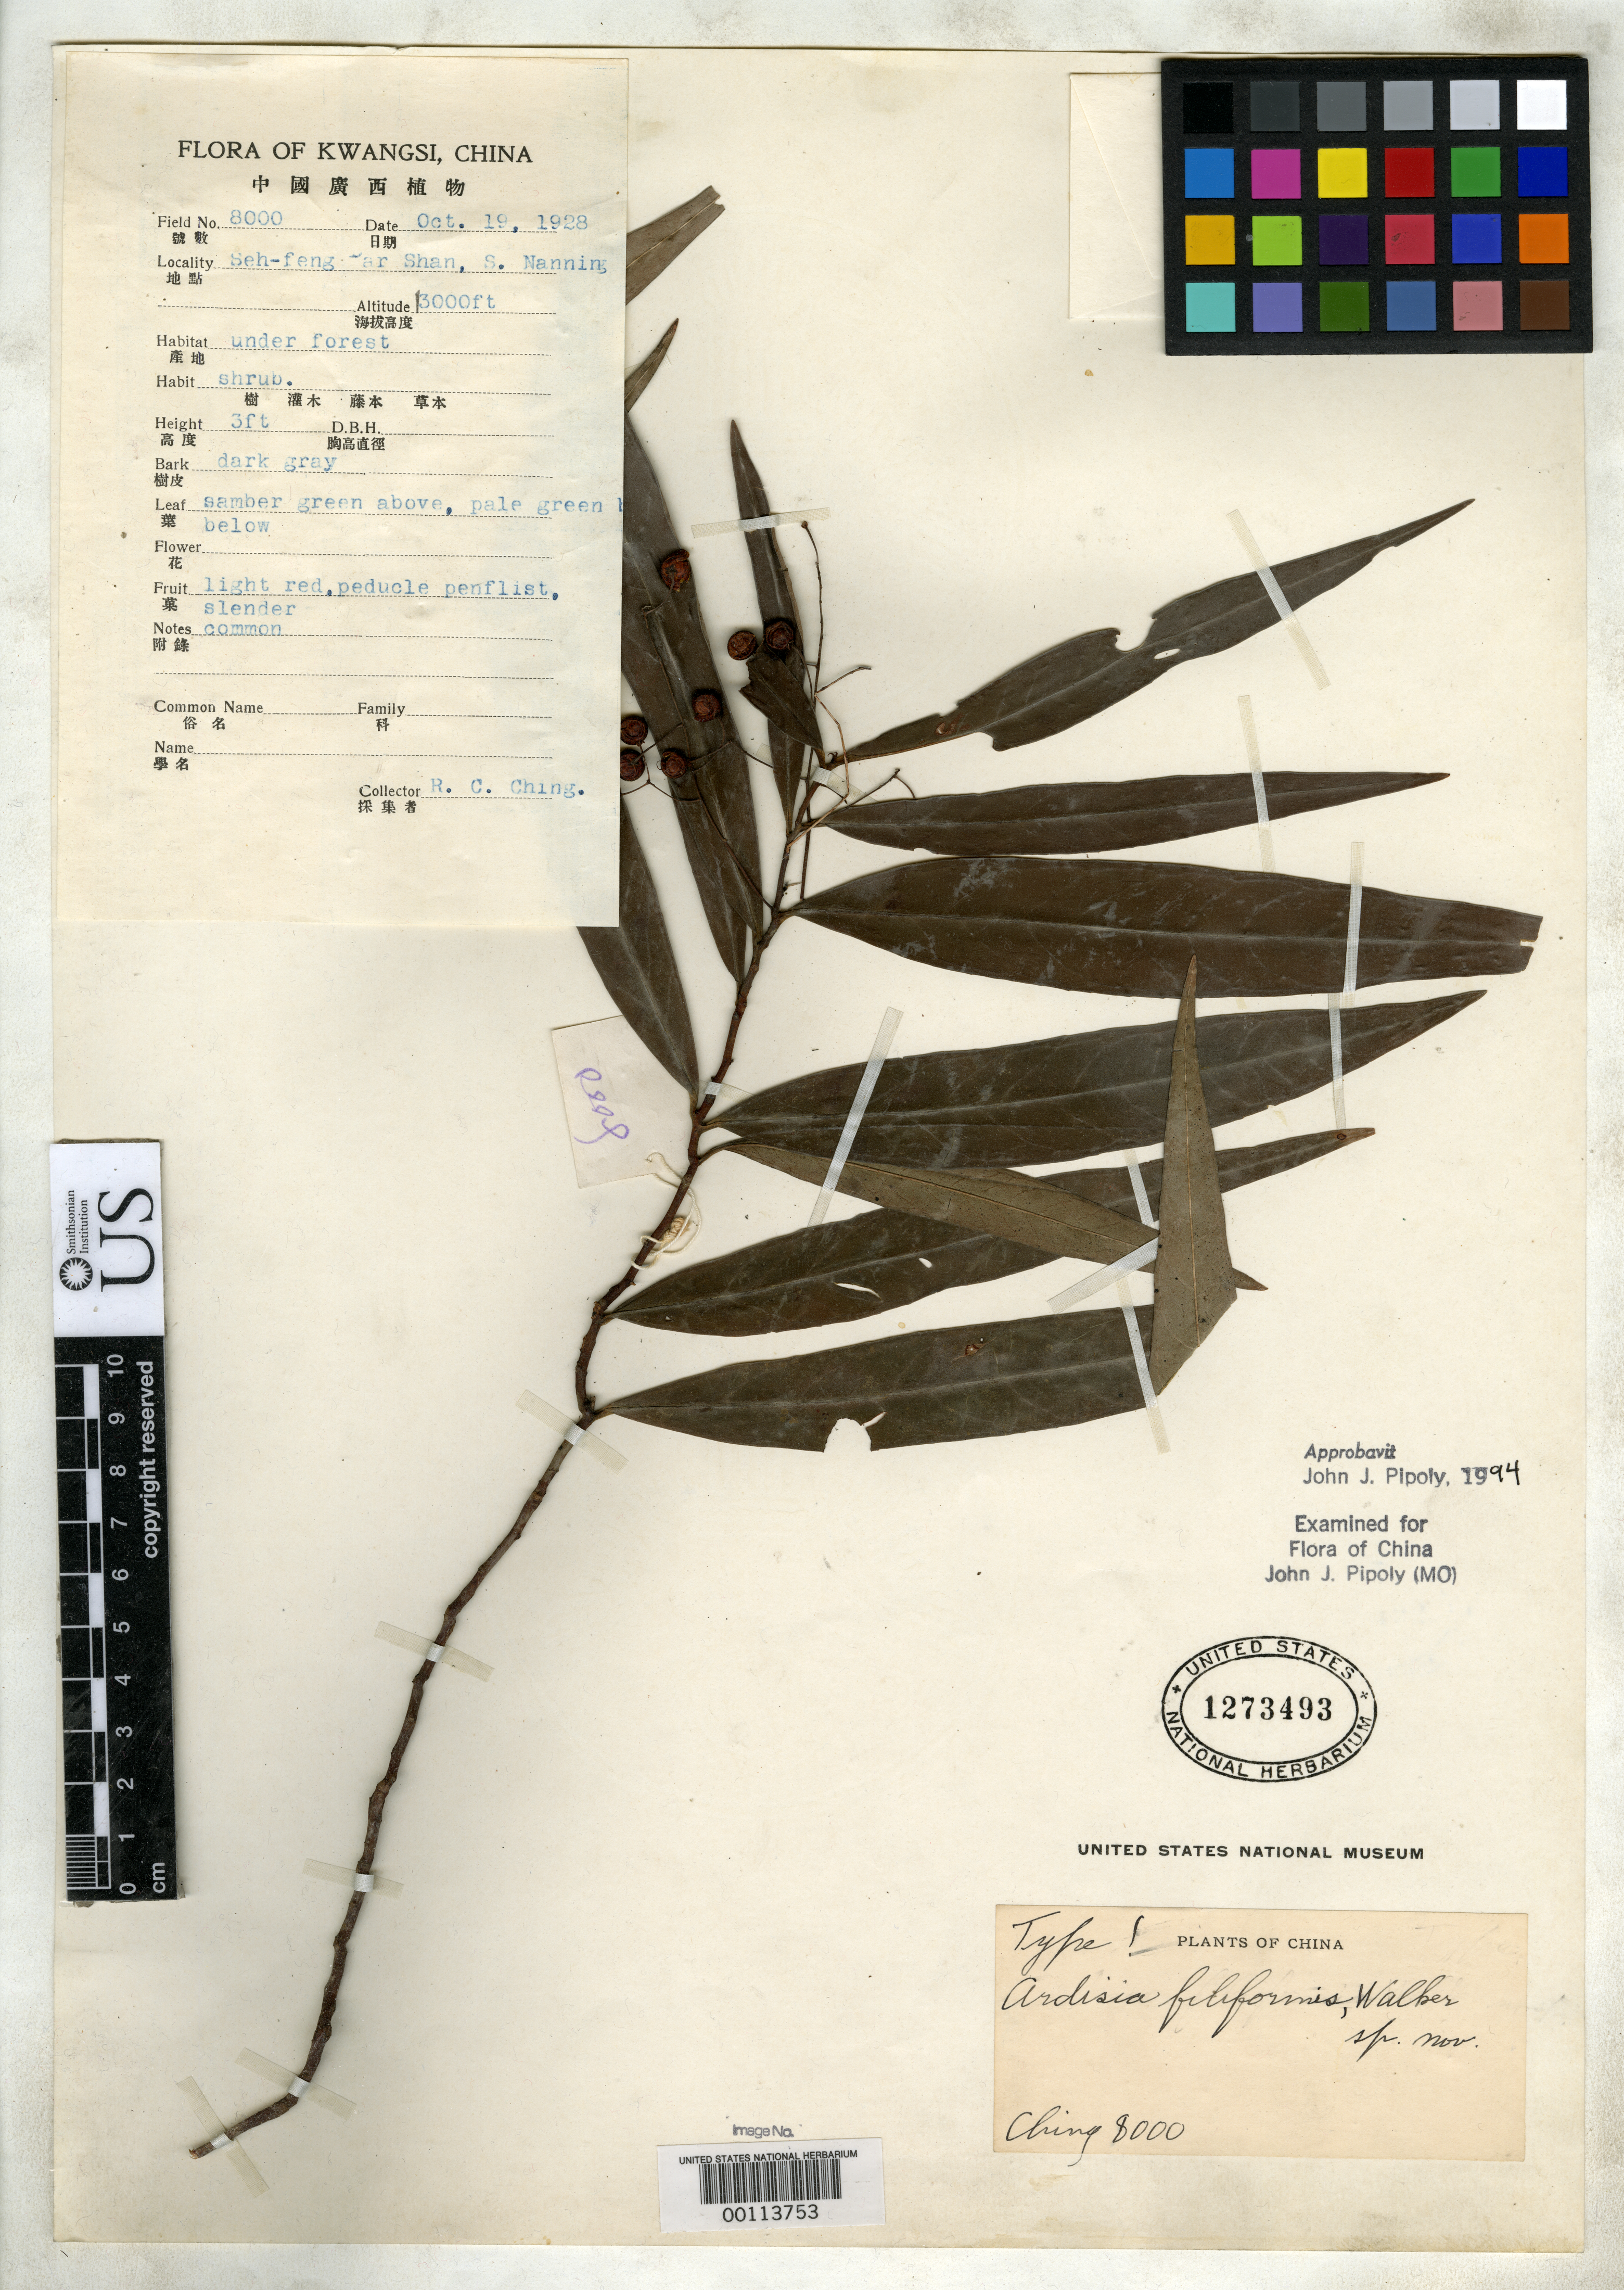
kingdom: Plantae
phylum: Tracheophyta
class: Magnoliopsida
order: Ericales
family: Primulaceae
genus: Ardisia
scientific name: Ardisia filiformis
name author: E. Walker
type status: Holotype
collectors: R. C. Ching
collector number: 8000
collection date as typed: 19 Oct 1928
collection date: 1928-10-19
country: China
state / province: Guangxi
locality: Seh-feng Dar Shan, S. Nanning.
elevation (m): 914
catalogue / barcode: US 1273493